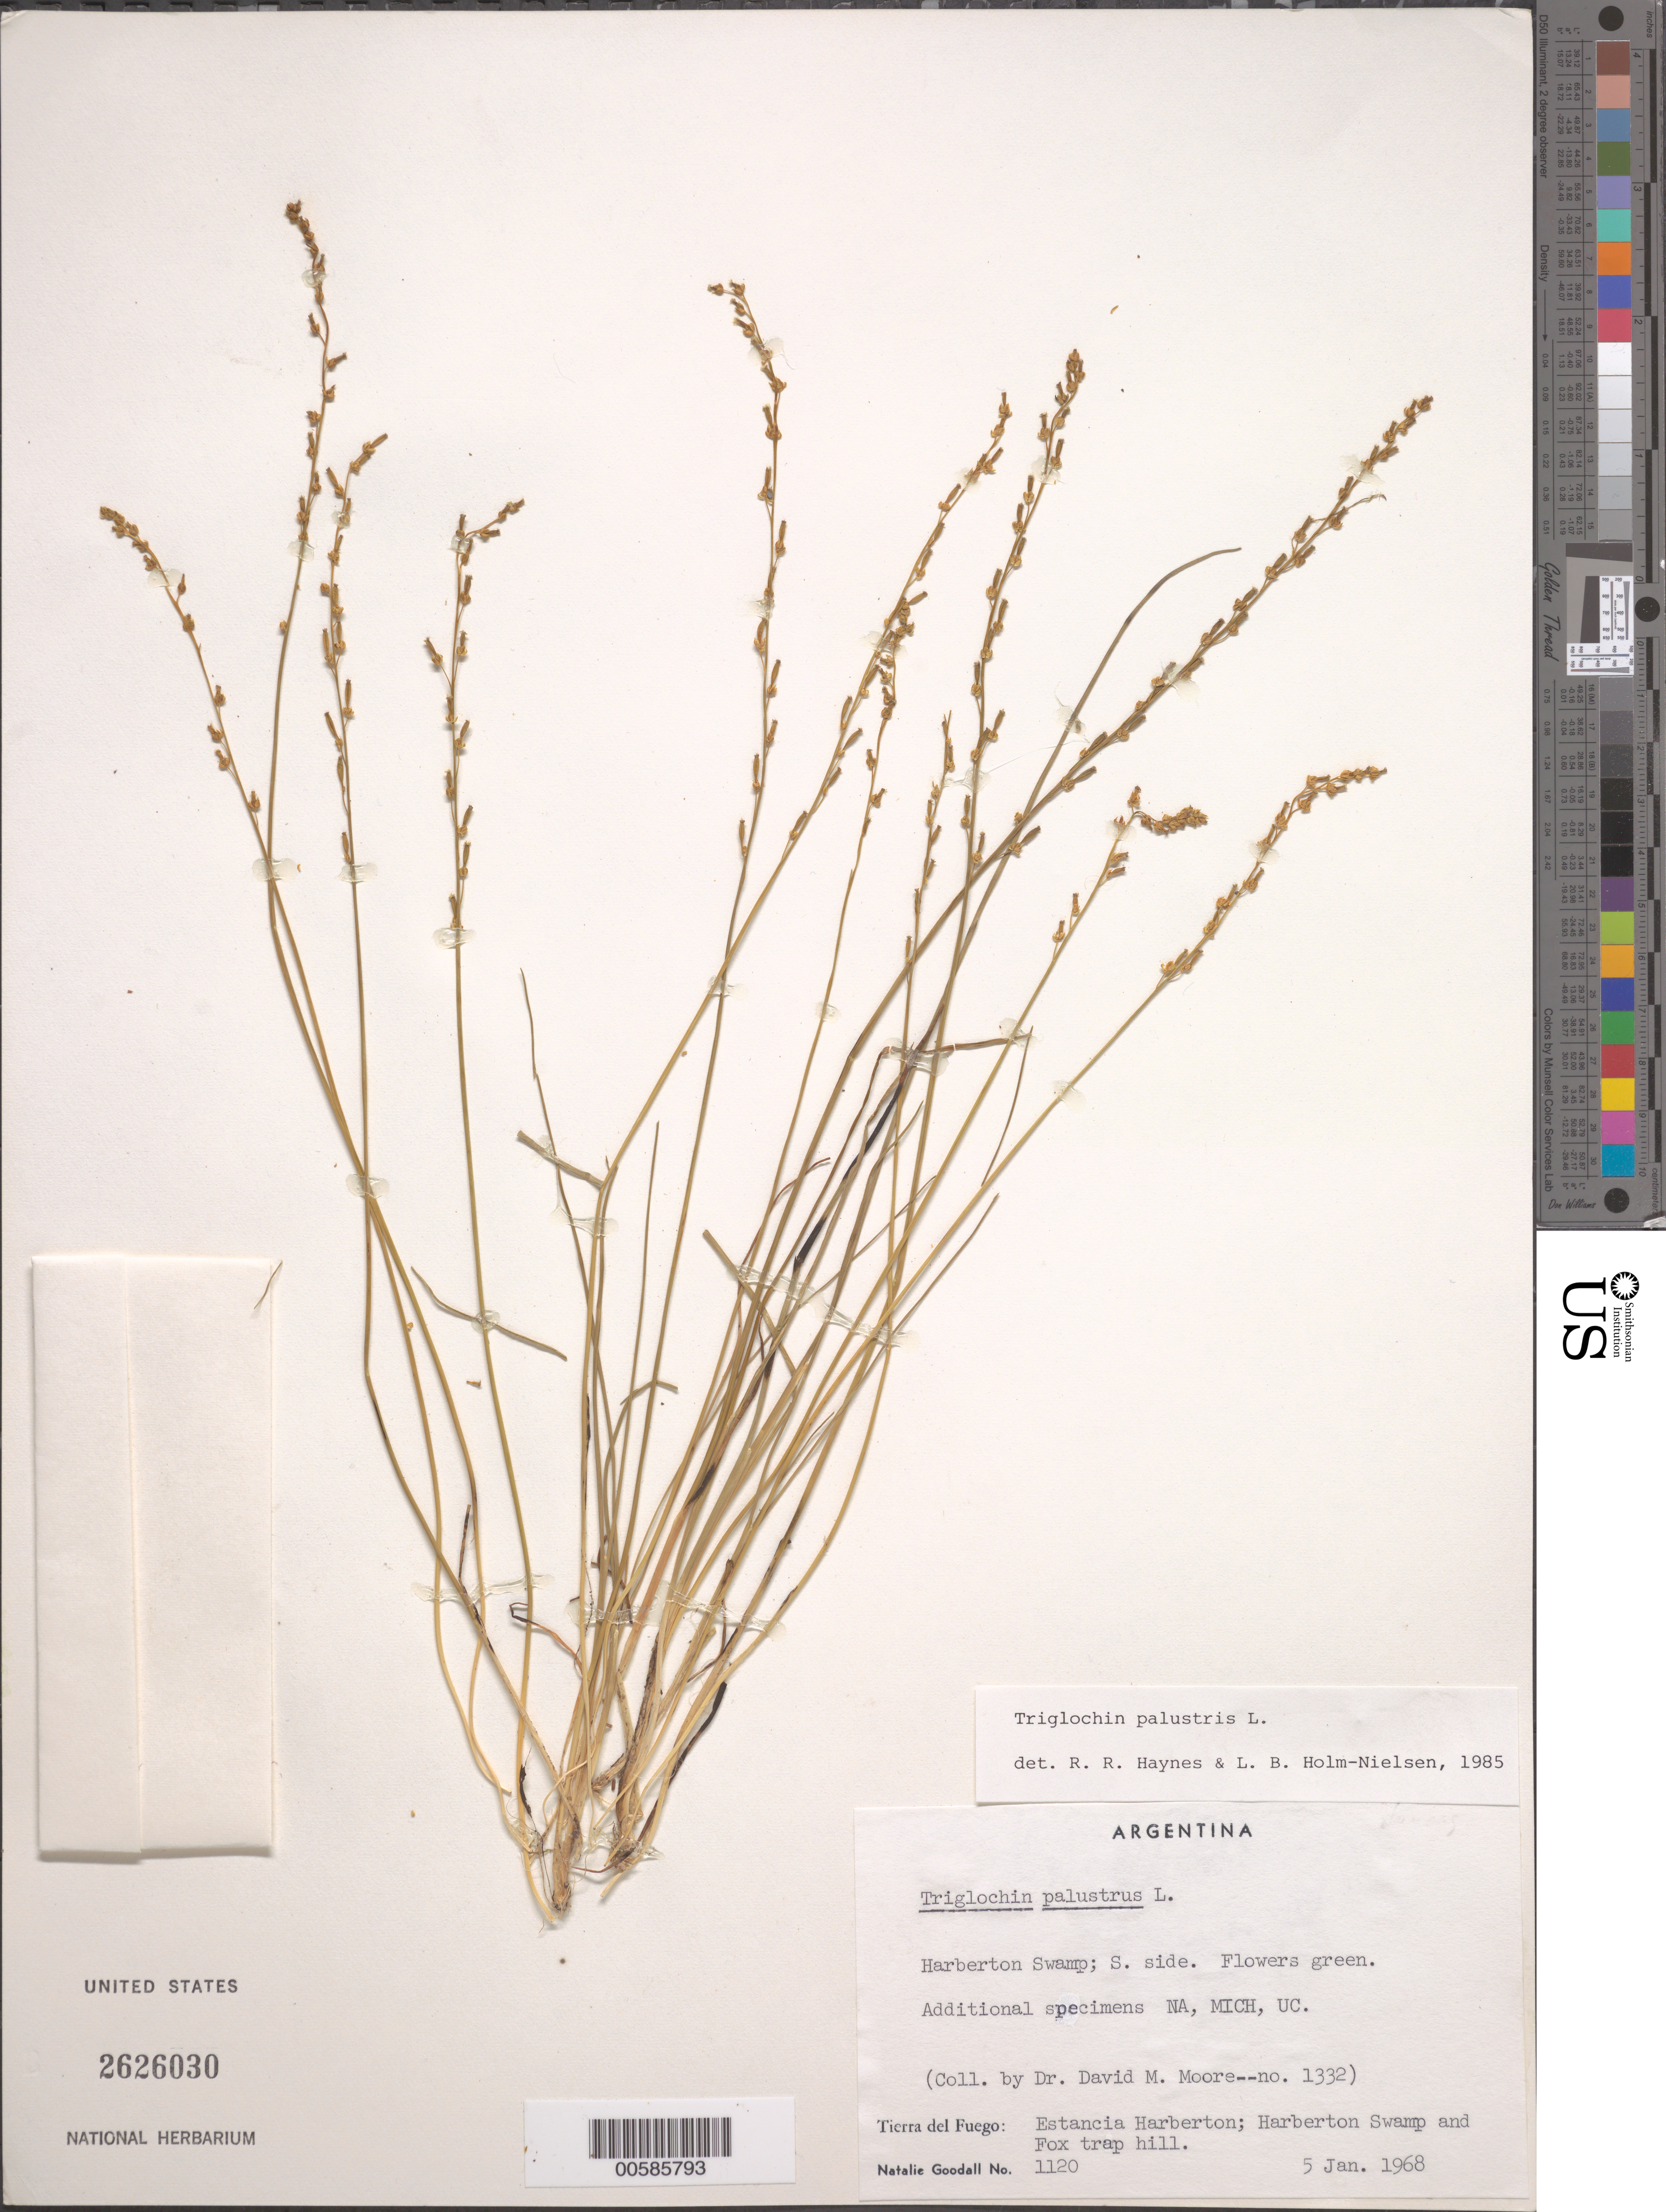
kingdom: Plantae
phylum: Tracheophyta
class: Liliopsida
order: Alismatales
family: Juncaginaceae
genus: Triglochin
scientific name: Triglochin palustris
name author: L.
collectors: N. Goodall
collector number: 1120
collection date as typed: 05 Jan 1968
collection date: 1968-01-05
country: Argentina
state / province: Tierra del Fuego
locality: Harberton Swamp and Fox Trap Hill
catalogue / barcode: US 2626030